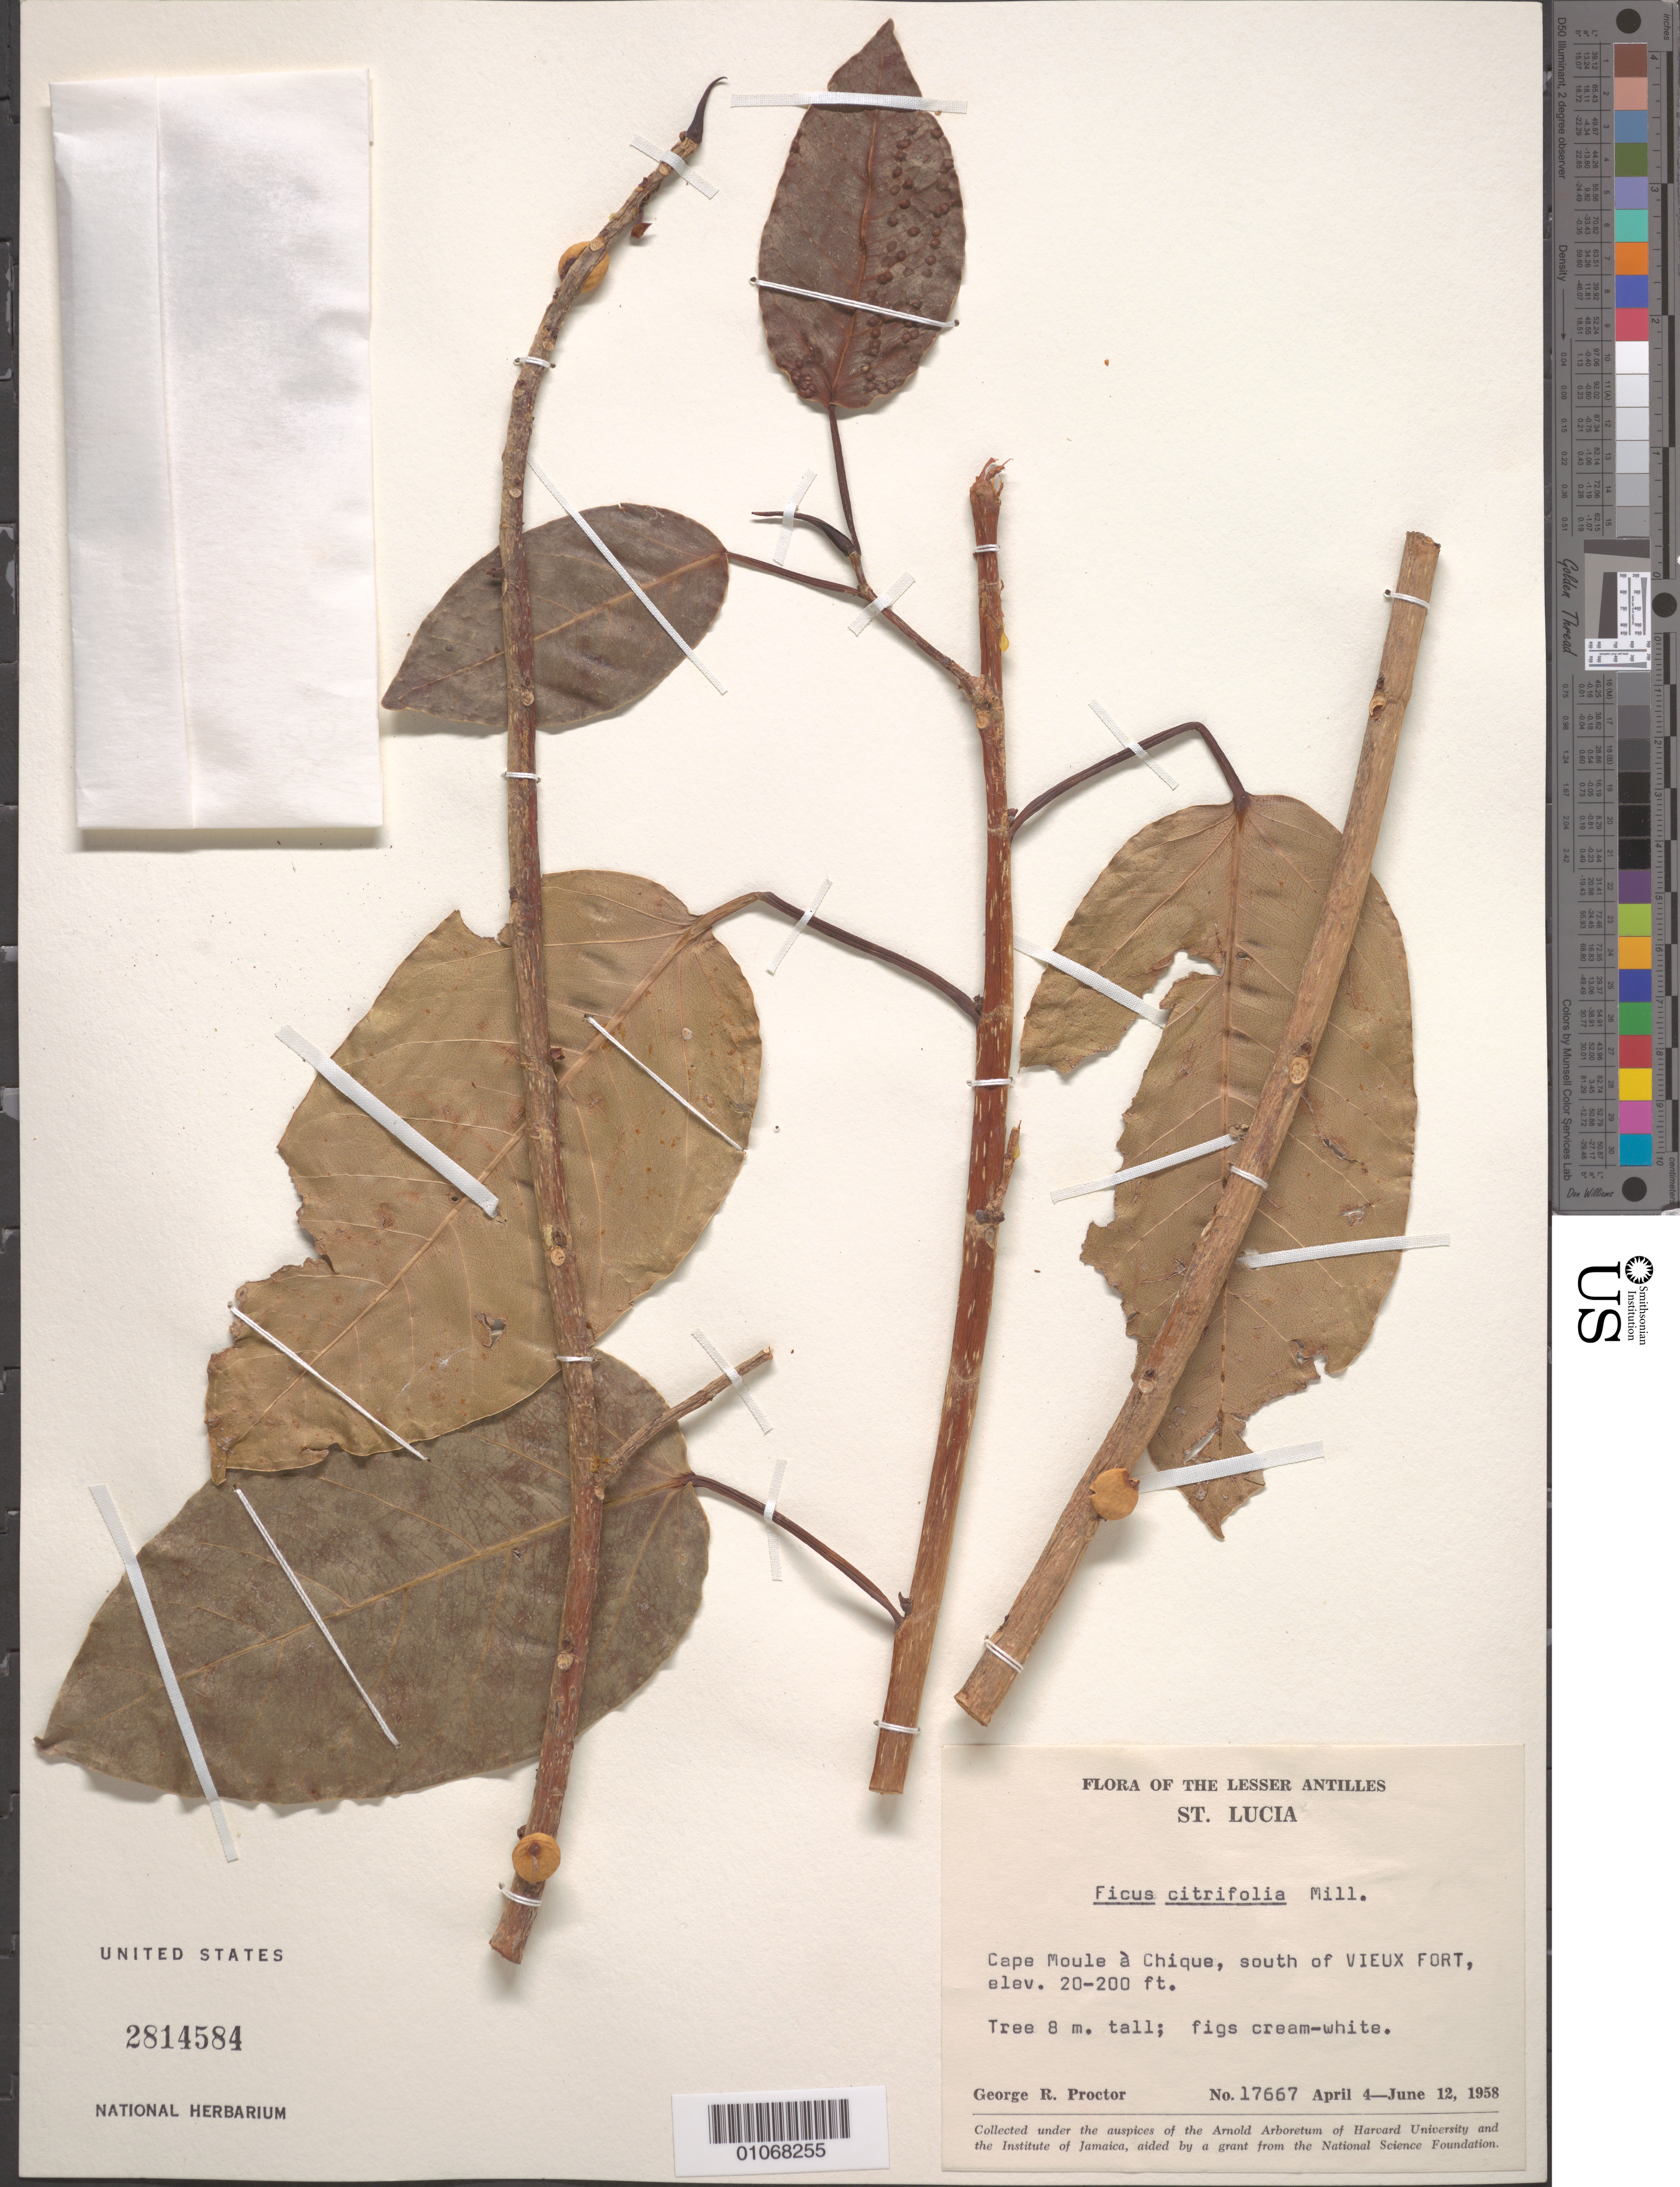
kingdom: Plantae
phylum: Tracheophyta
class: Magnoliopsida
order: Rosales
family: Moraceae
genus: Ficus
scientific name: Ficus citrifolia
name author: Mill.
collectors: G. R. Proctor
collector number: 17667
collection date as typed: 04 Apr 1958 to 12 Jun 1958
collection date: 1958-04-04/1958-06-12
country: St. Lucia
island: St. Lucia I.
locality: Cape Moule a Chique, south of Vieux Fort.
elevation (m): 6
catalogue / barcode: US 2814584